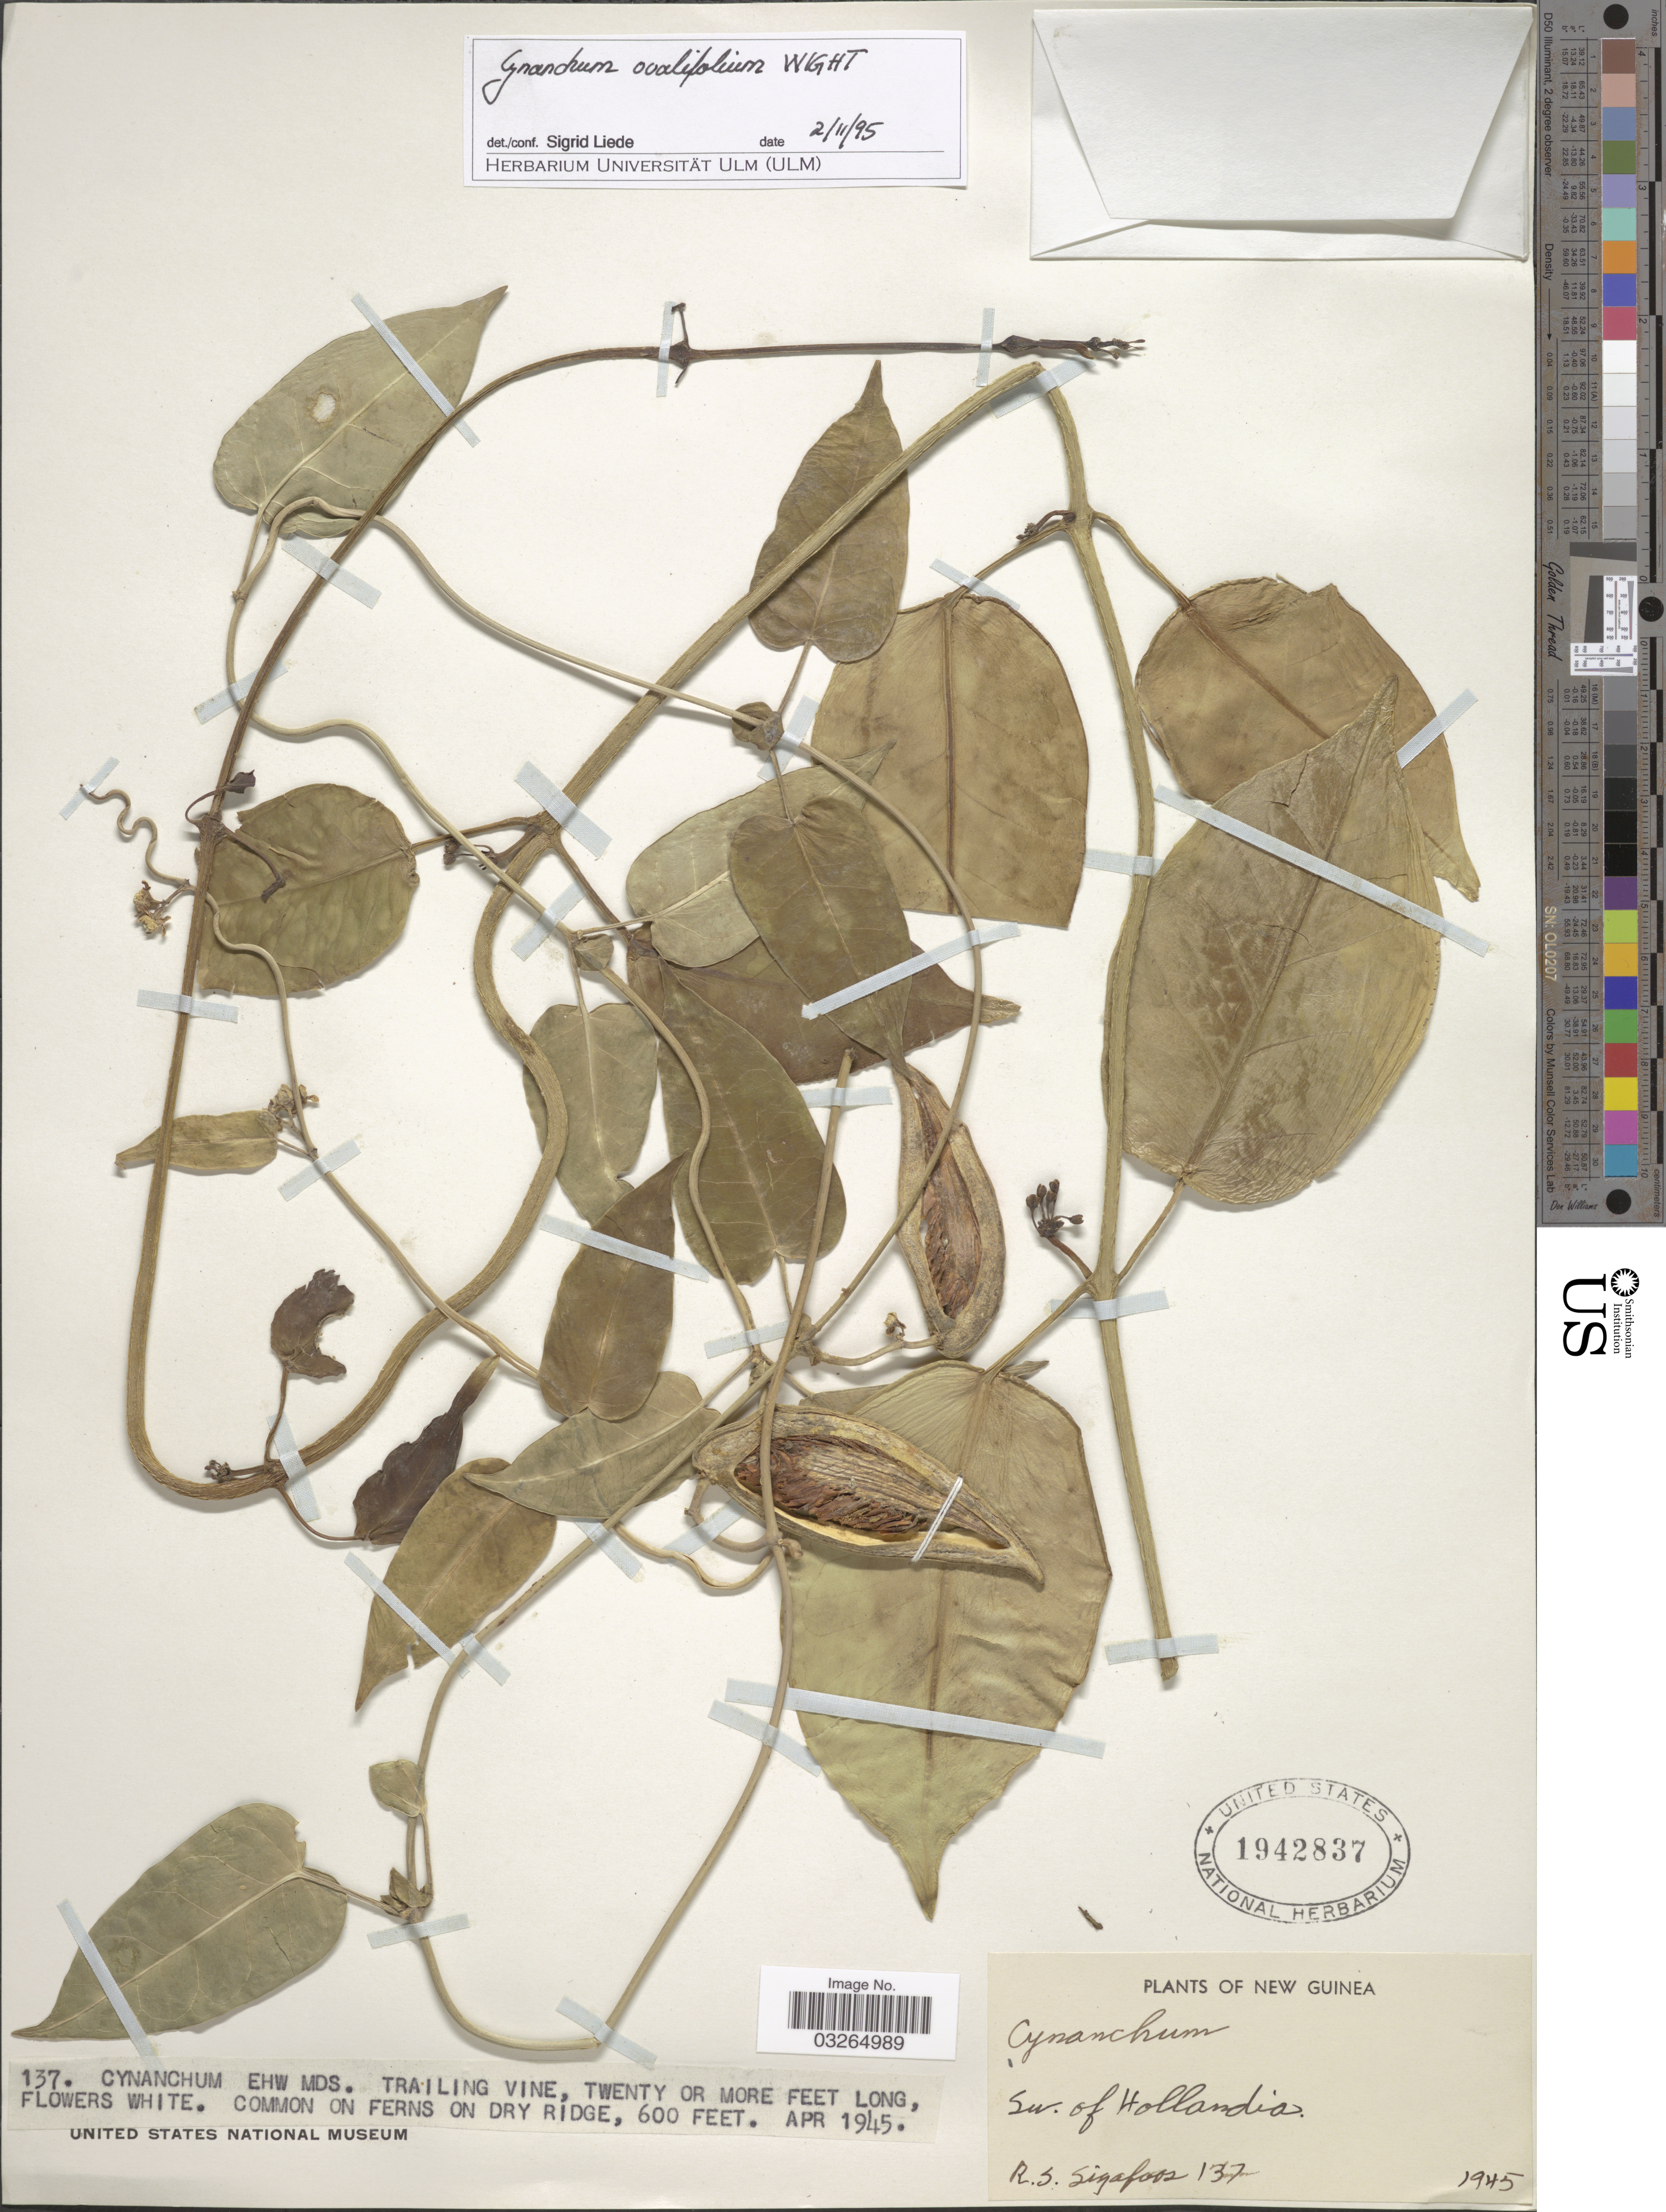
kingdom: Plantae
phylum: Tracheophyta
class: Magnoliopsida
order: Gentianales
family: Apocynaceae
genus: Cynanchum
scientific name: Cynanchum ovalifolium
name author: Wight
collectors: R. Sigafoos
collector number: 137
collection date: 1945-04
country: Indonesia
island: New Guinea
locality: New Guinea. SW. of Hollandia.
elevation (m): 183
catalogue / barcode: US 1942837